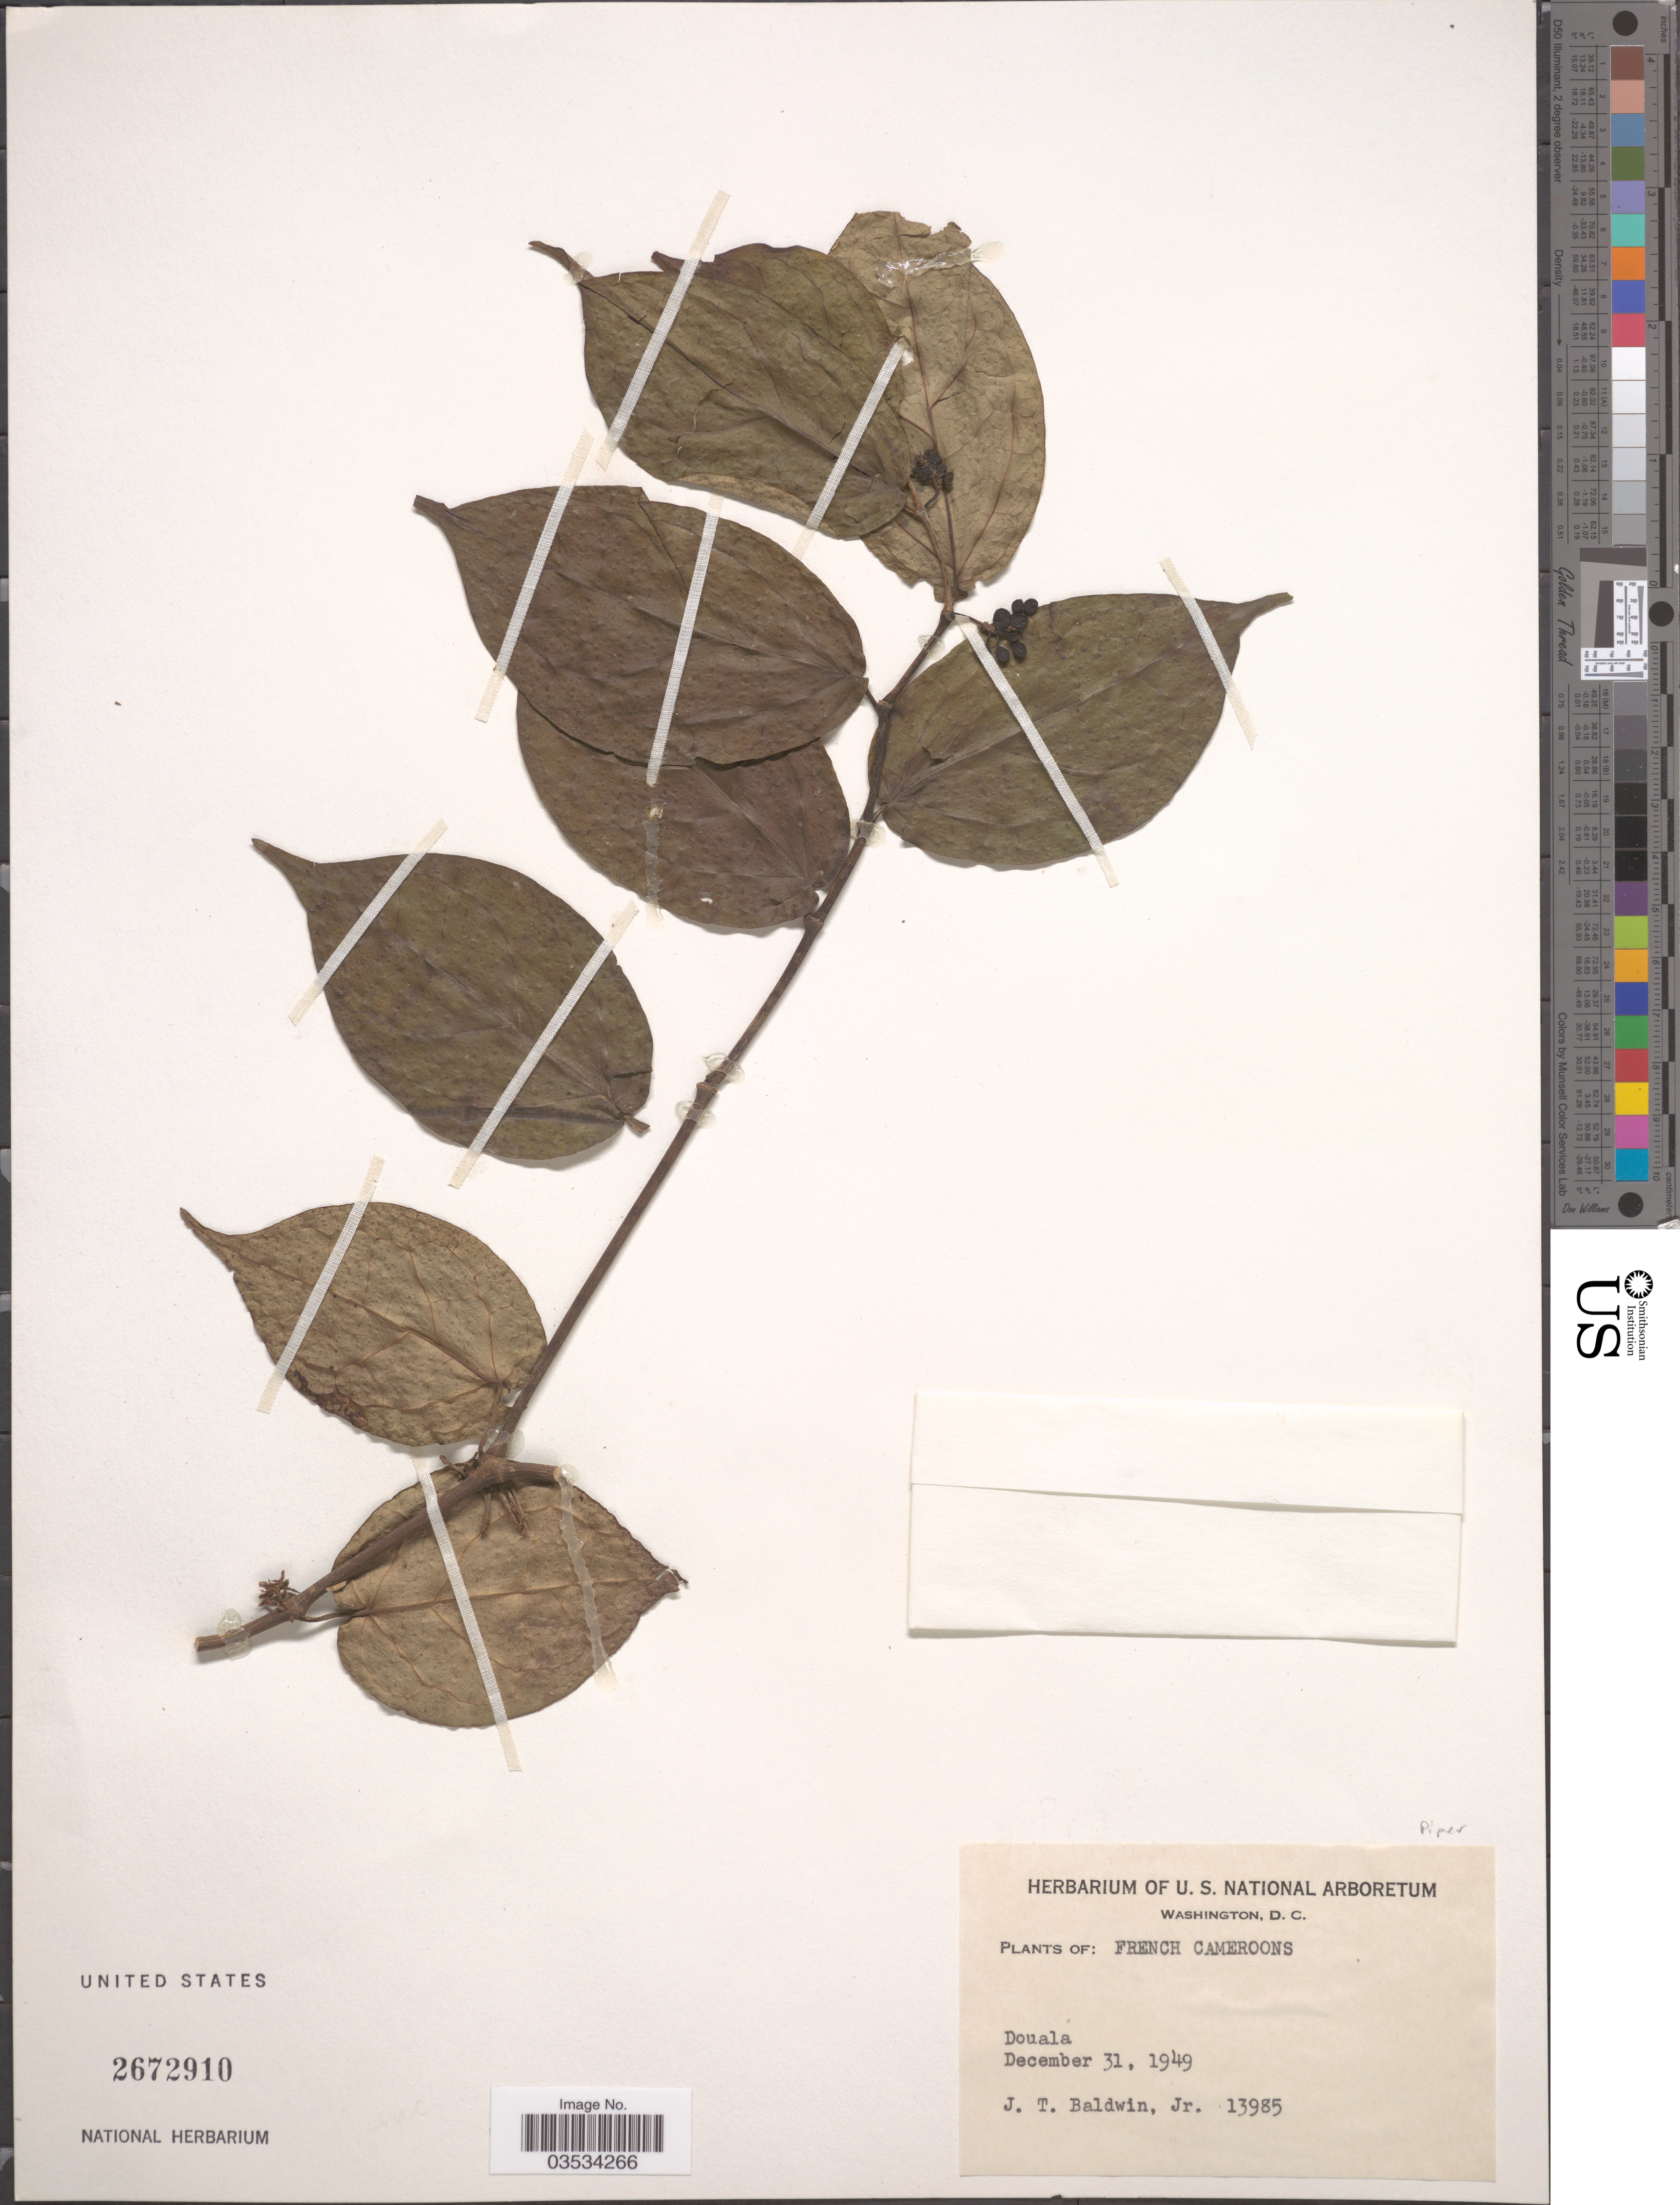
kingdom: Plantae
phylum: Tracheophyta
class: Magnoliopsida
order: Piperales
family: Piperaceae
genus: Piper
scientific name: Piper sp.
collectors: J. T. Baldwin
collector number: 13985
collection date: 1949-12-31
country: United States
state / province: District of Columbia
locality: French Cameroons. Douala.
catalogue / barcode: US 2672910